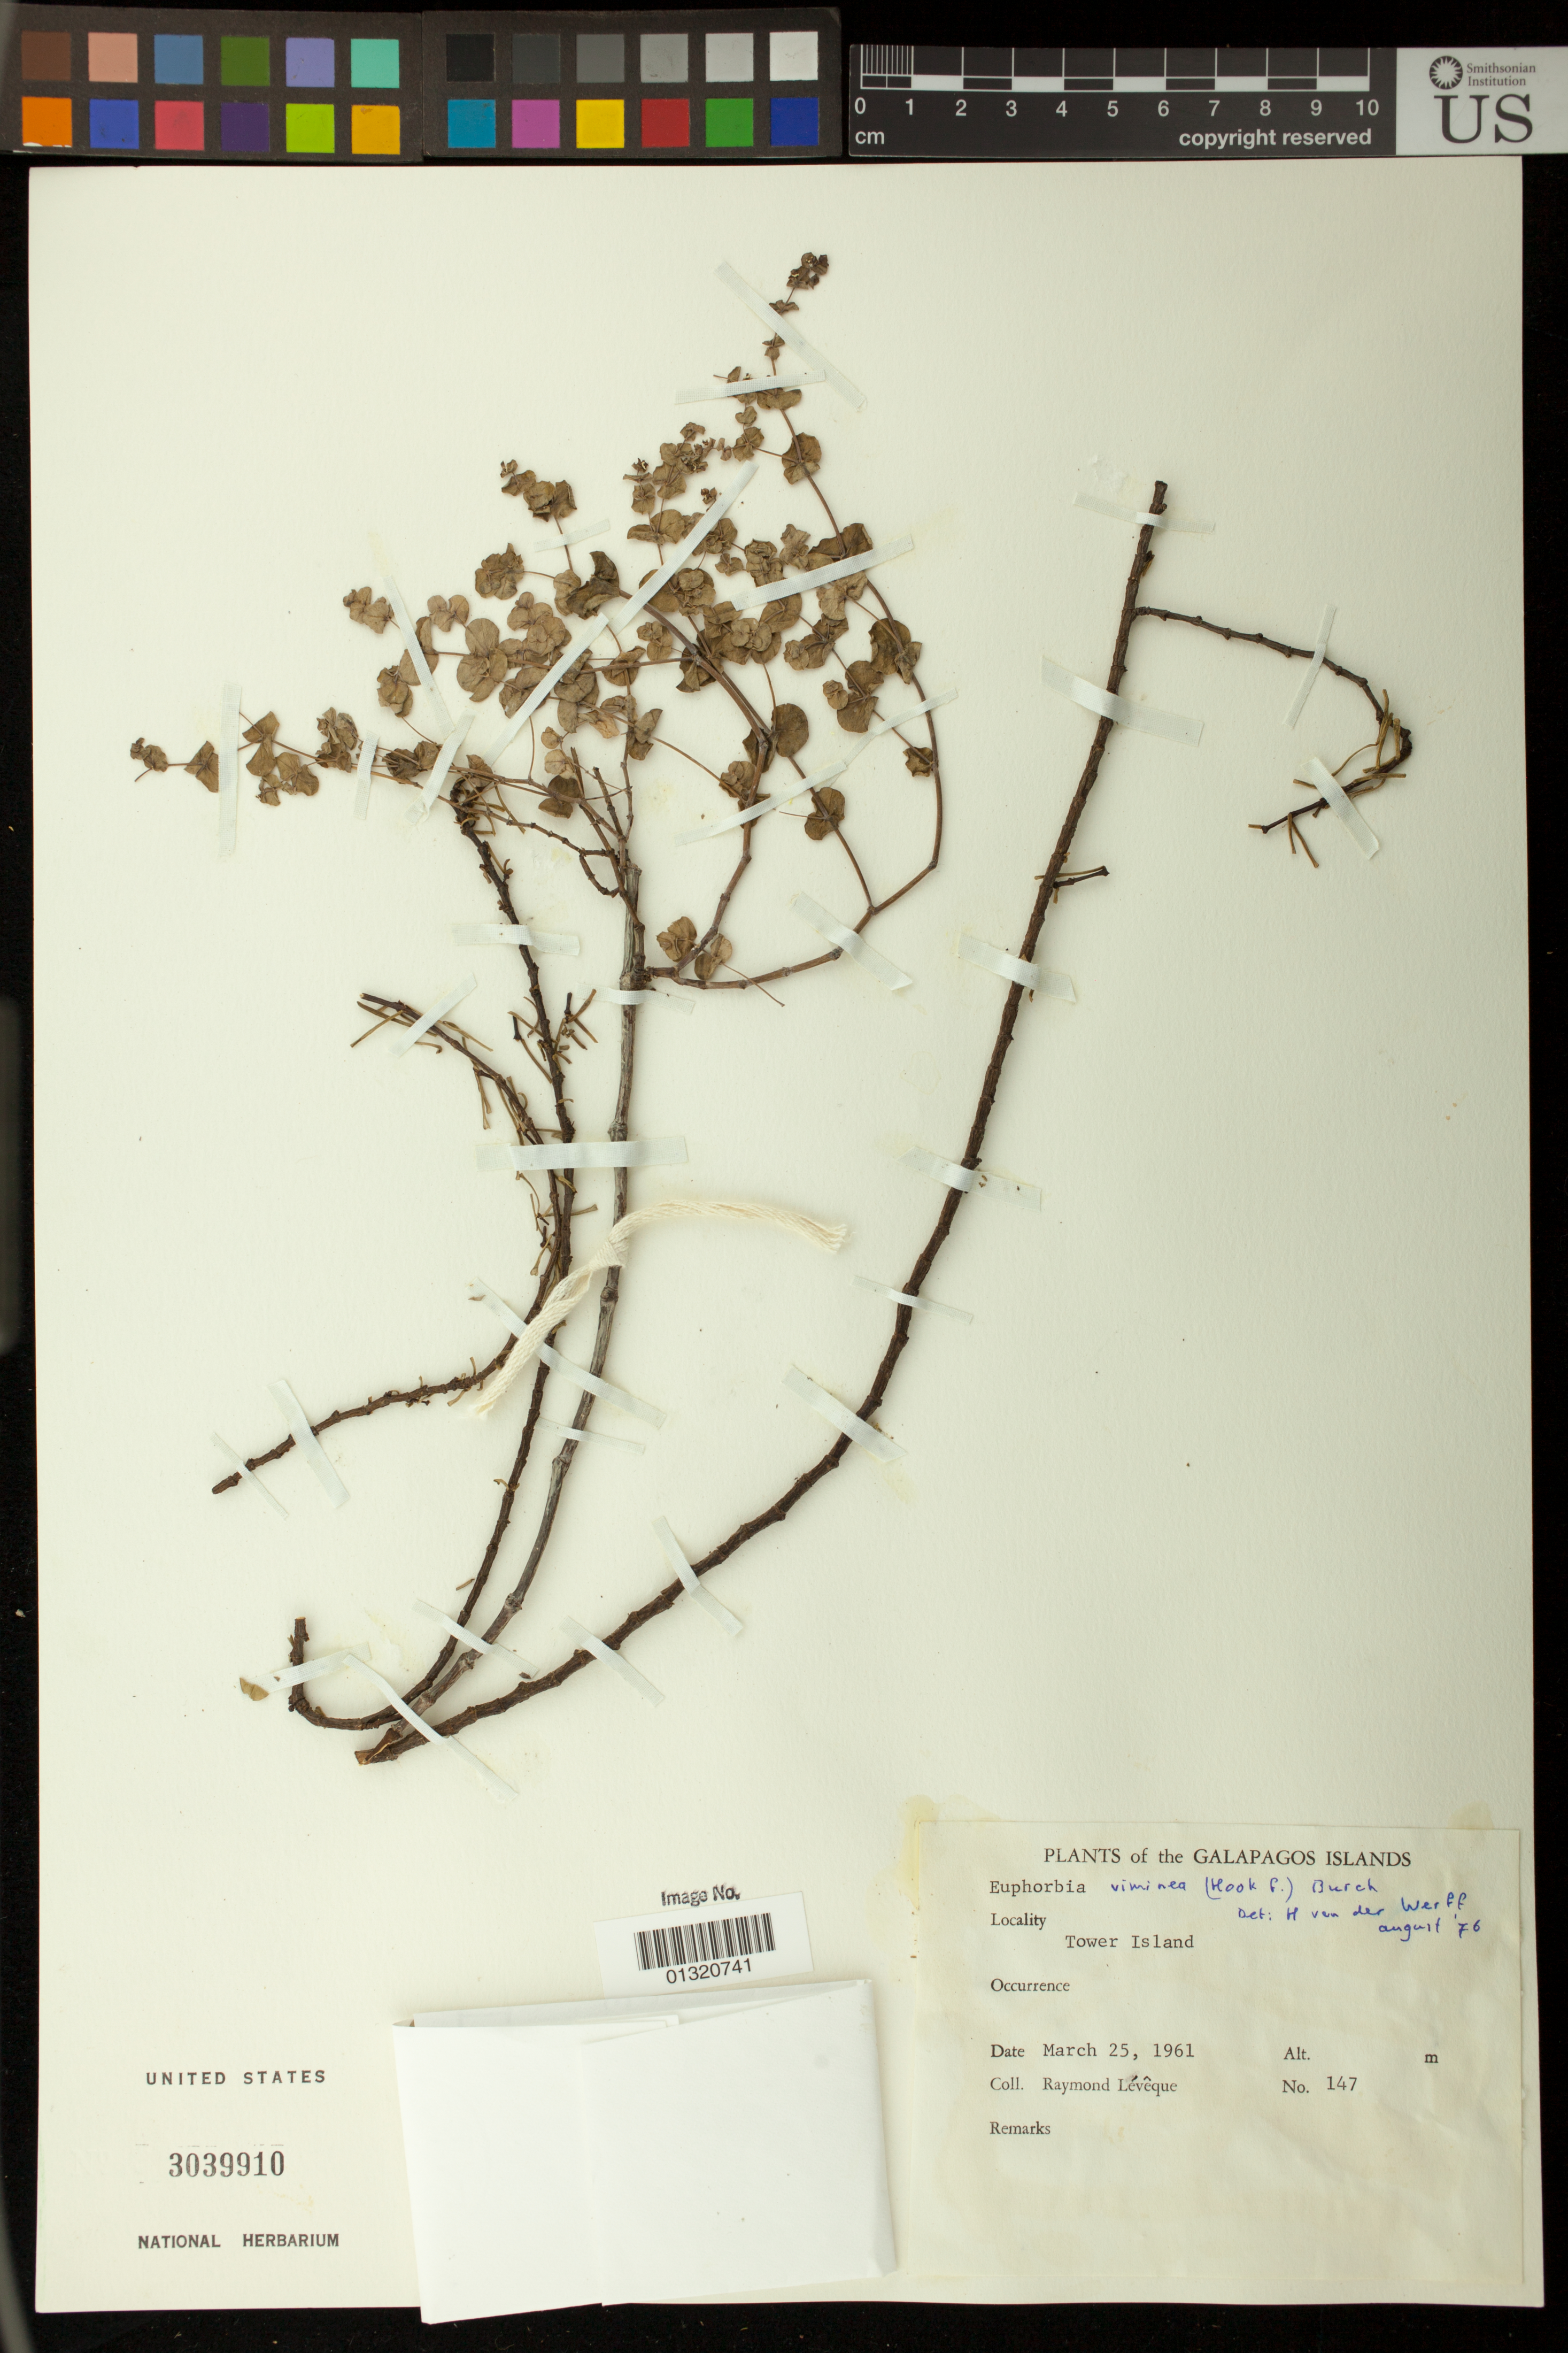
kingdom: Plantae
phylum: Tracheophyta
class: Magnoliopsida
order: Malpighiales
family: Euphorbiaceae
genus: Euphorbia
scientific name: Euphorbia sp.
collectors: R. Lévêque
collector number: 147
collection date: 1961-03-25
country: Ecuador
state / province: Colón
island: Tower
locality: Tower Island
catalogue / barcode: US 3039910